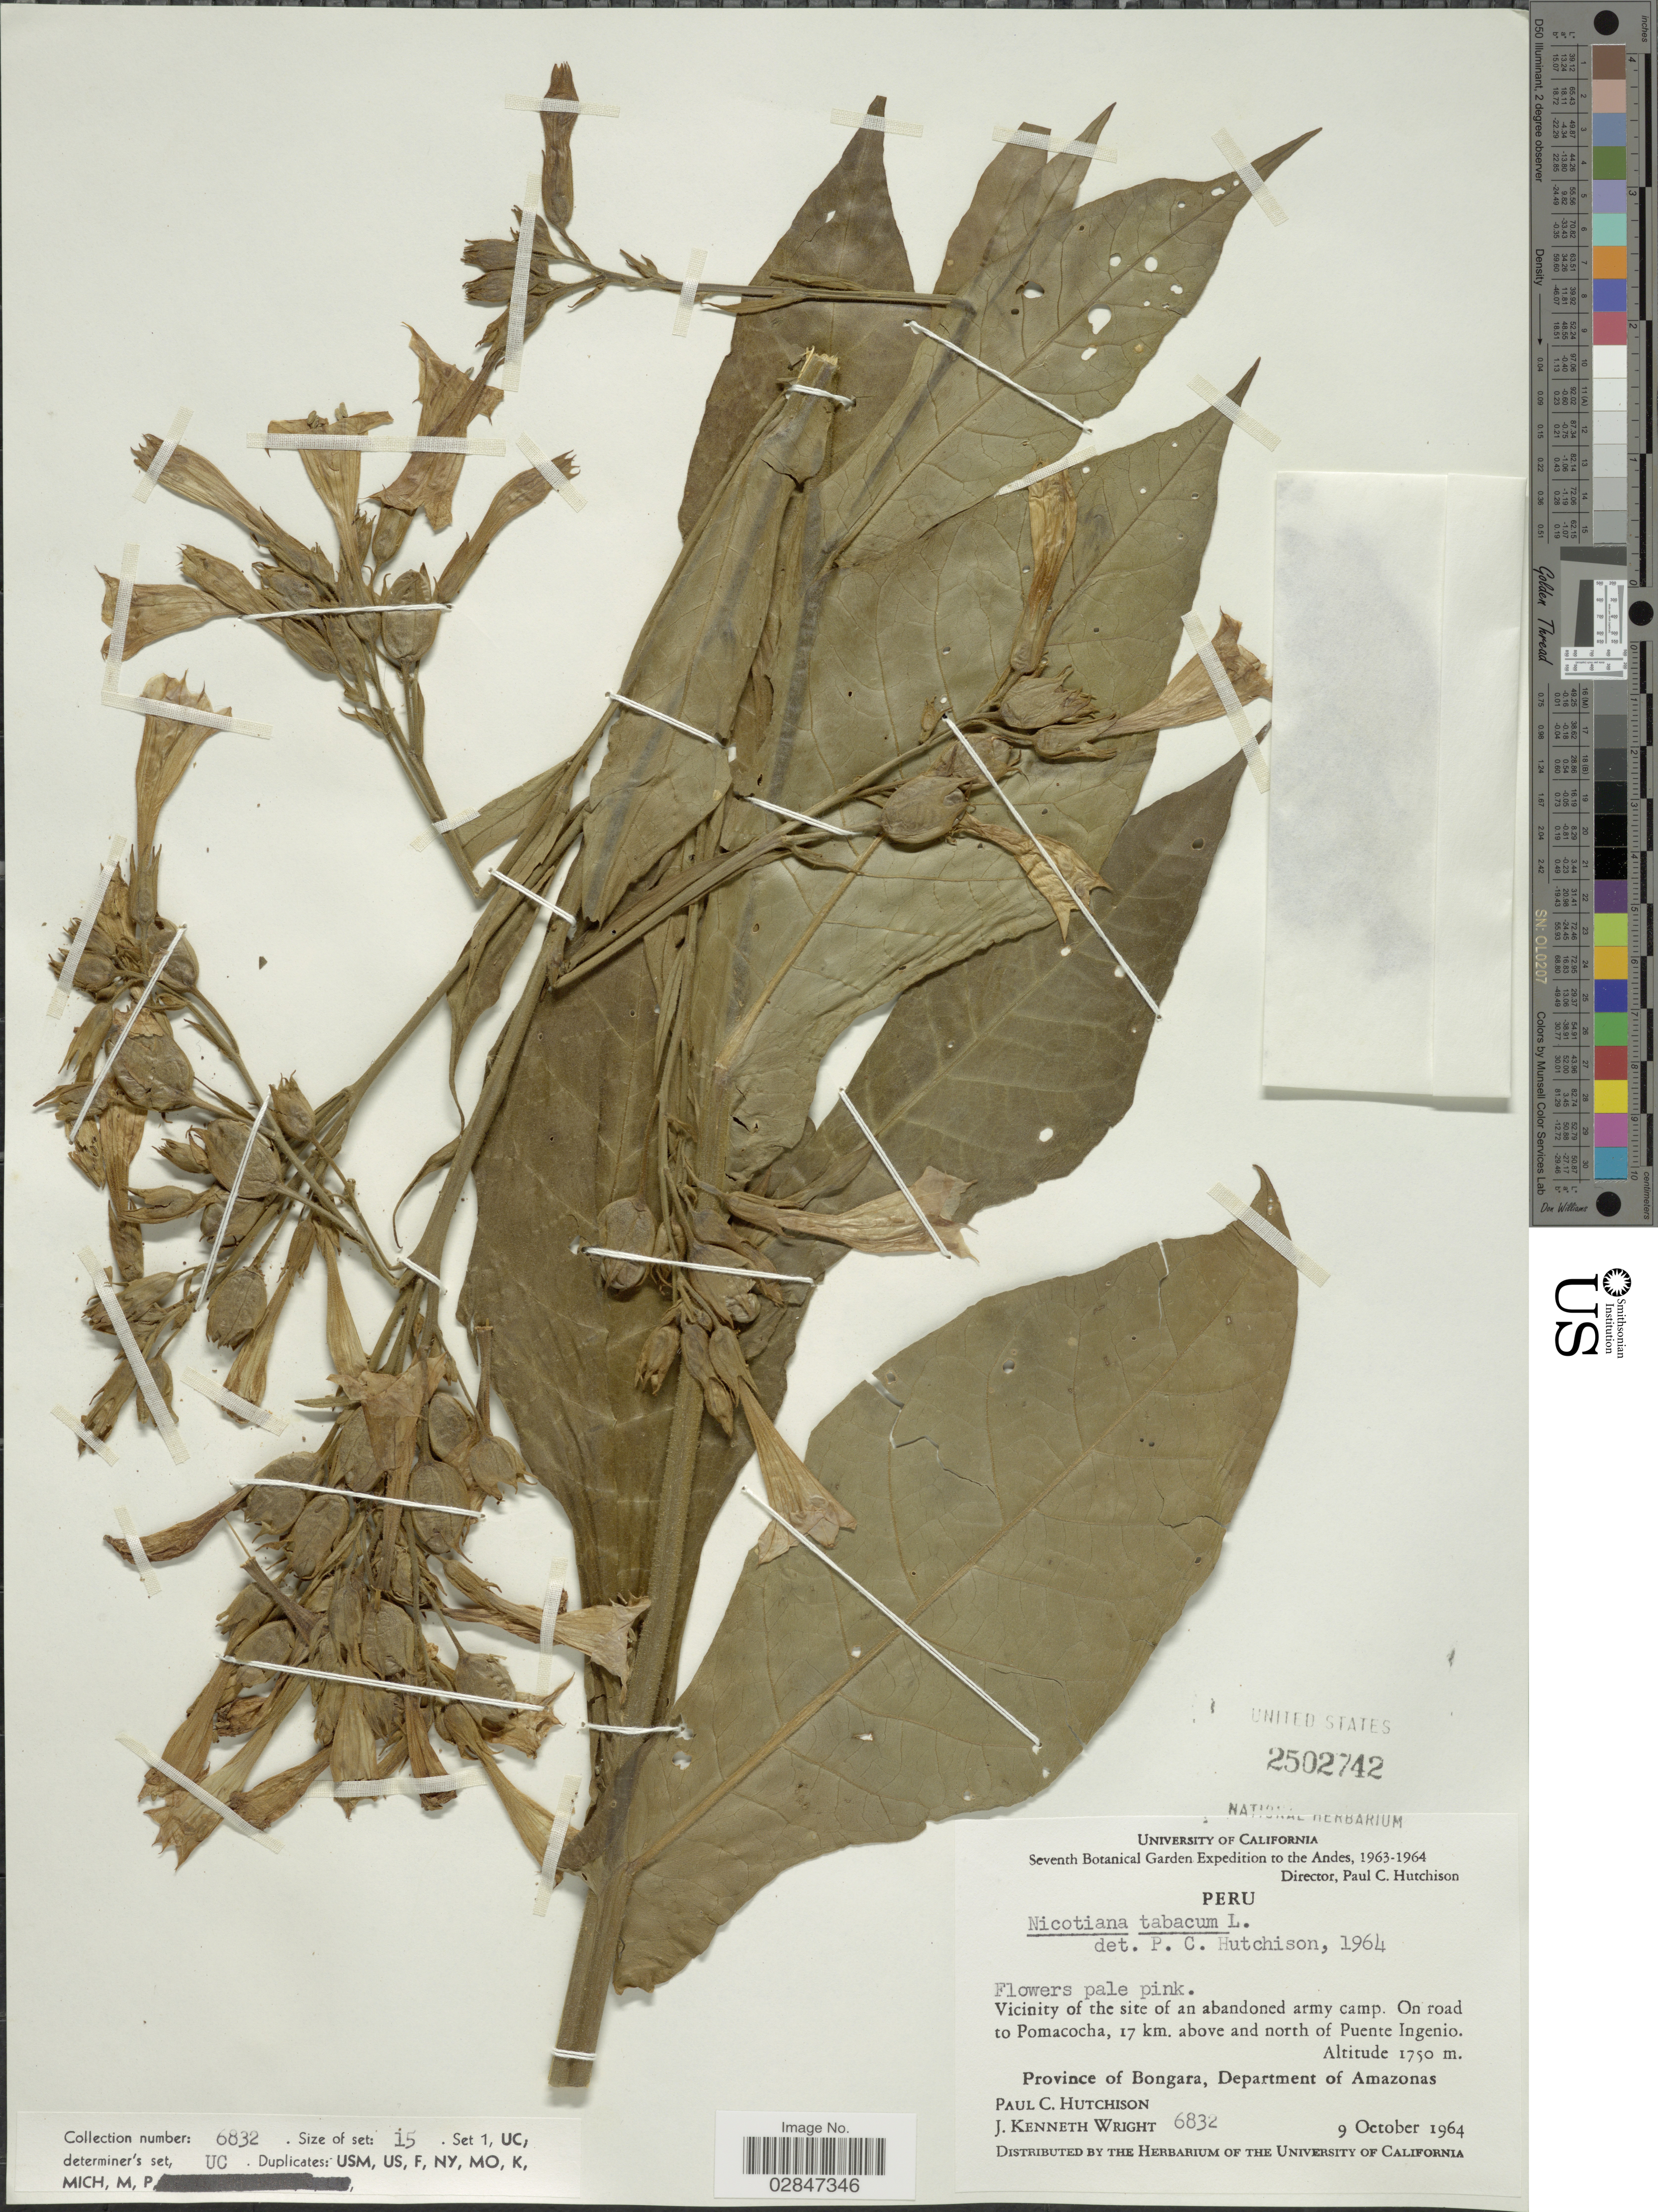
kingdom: Plantae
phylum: Tracheophyta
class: Magnoliopsida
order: Solanales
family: Solanaceae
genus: Nicotiana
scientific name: Nicotiana tabacum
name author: L.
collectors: P. C. Hutchison & J. K. Wright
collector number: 6832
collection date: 1964-10-09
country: Peru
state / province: Amazonas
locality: The Andes, Vicinity of the site of an abandoned army camp, On road to Pomacocha, 17 km. above and north of Puente Ingenio, Province of Bongara, Department of Amazonas.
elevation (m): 1750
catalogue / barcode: US 2502742